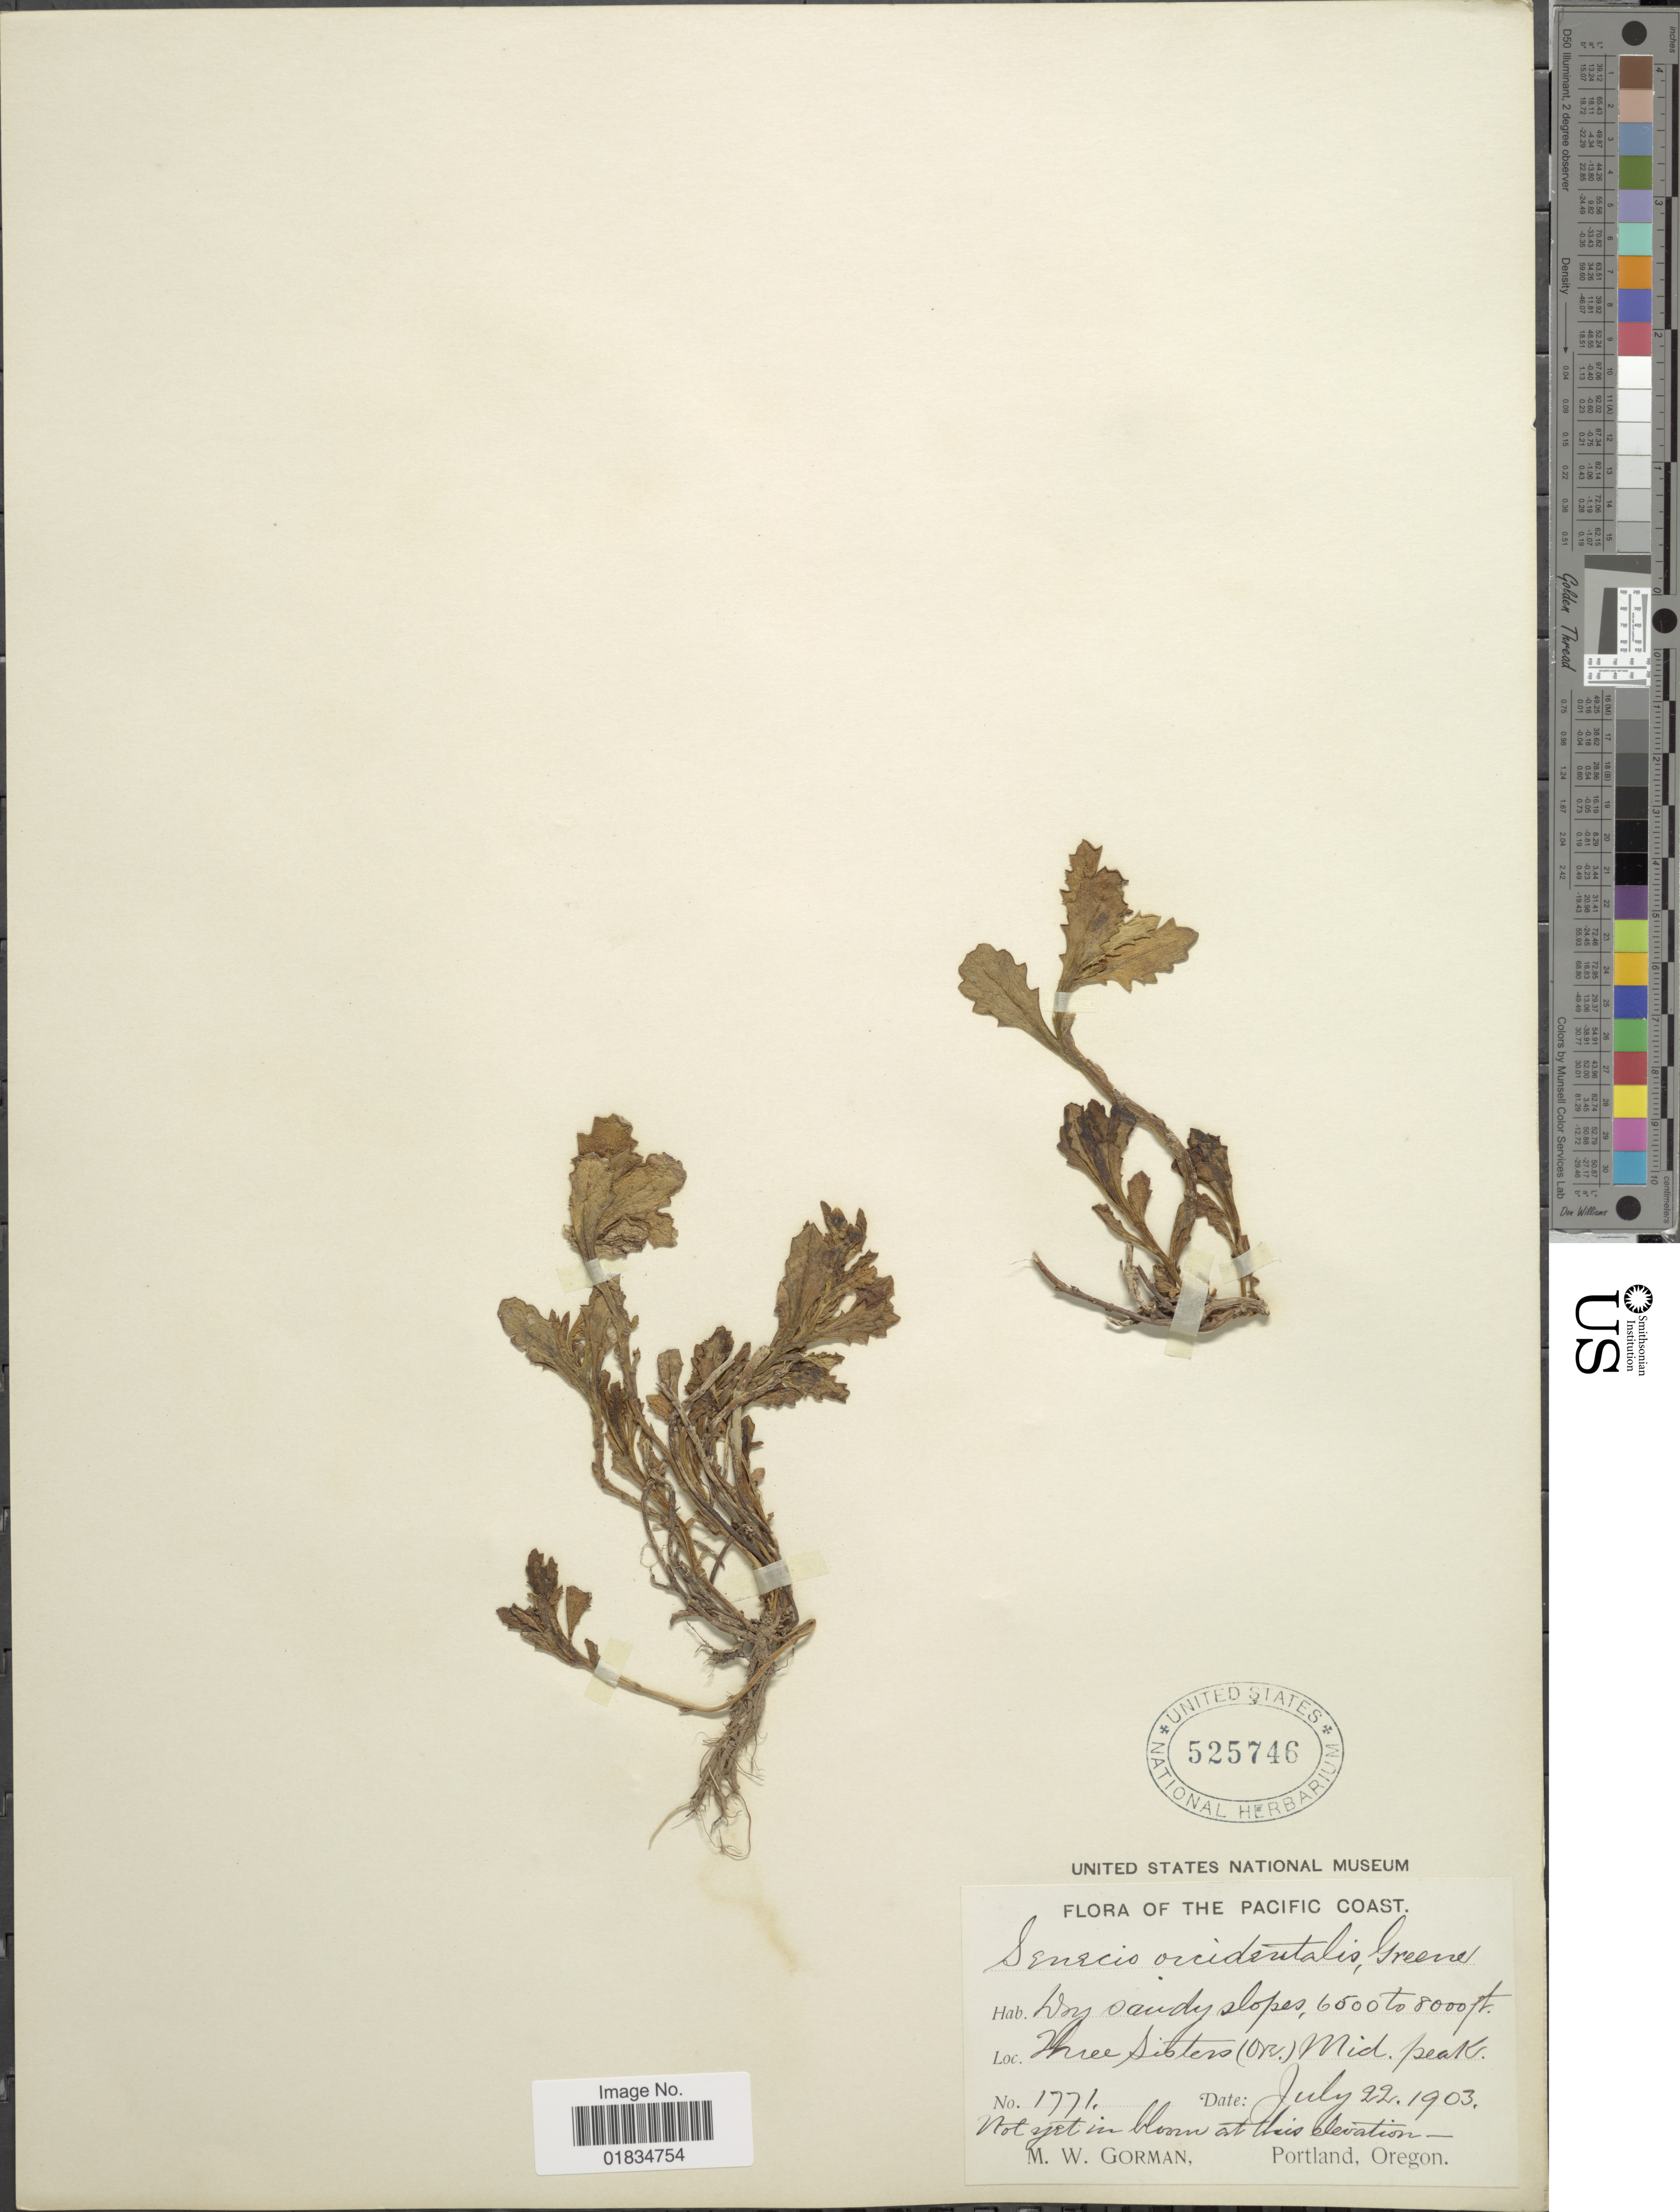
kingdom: Plantae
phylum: Tracheophyta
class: Magnoliopsida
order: Asterales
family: Asteraceae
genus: Senecio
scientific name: Senecio fremontii subsp. occidentalis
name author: (A. Gray) G. W. Douglas & Ruyle-Dougl.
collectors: M. W. Gorman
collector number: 1771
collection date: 1903-07-22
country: United States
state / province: Oregon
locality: Three Sisters (OR) Mid peak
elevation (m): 1981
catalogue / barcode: US 525746